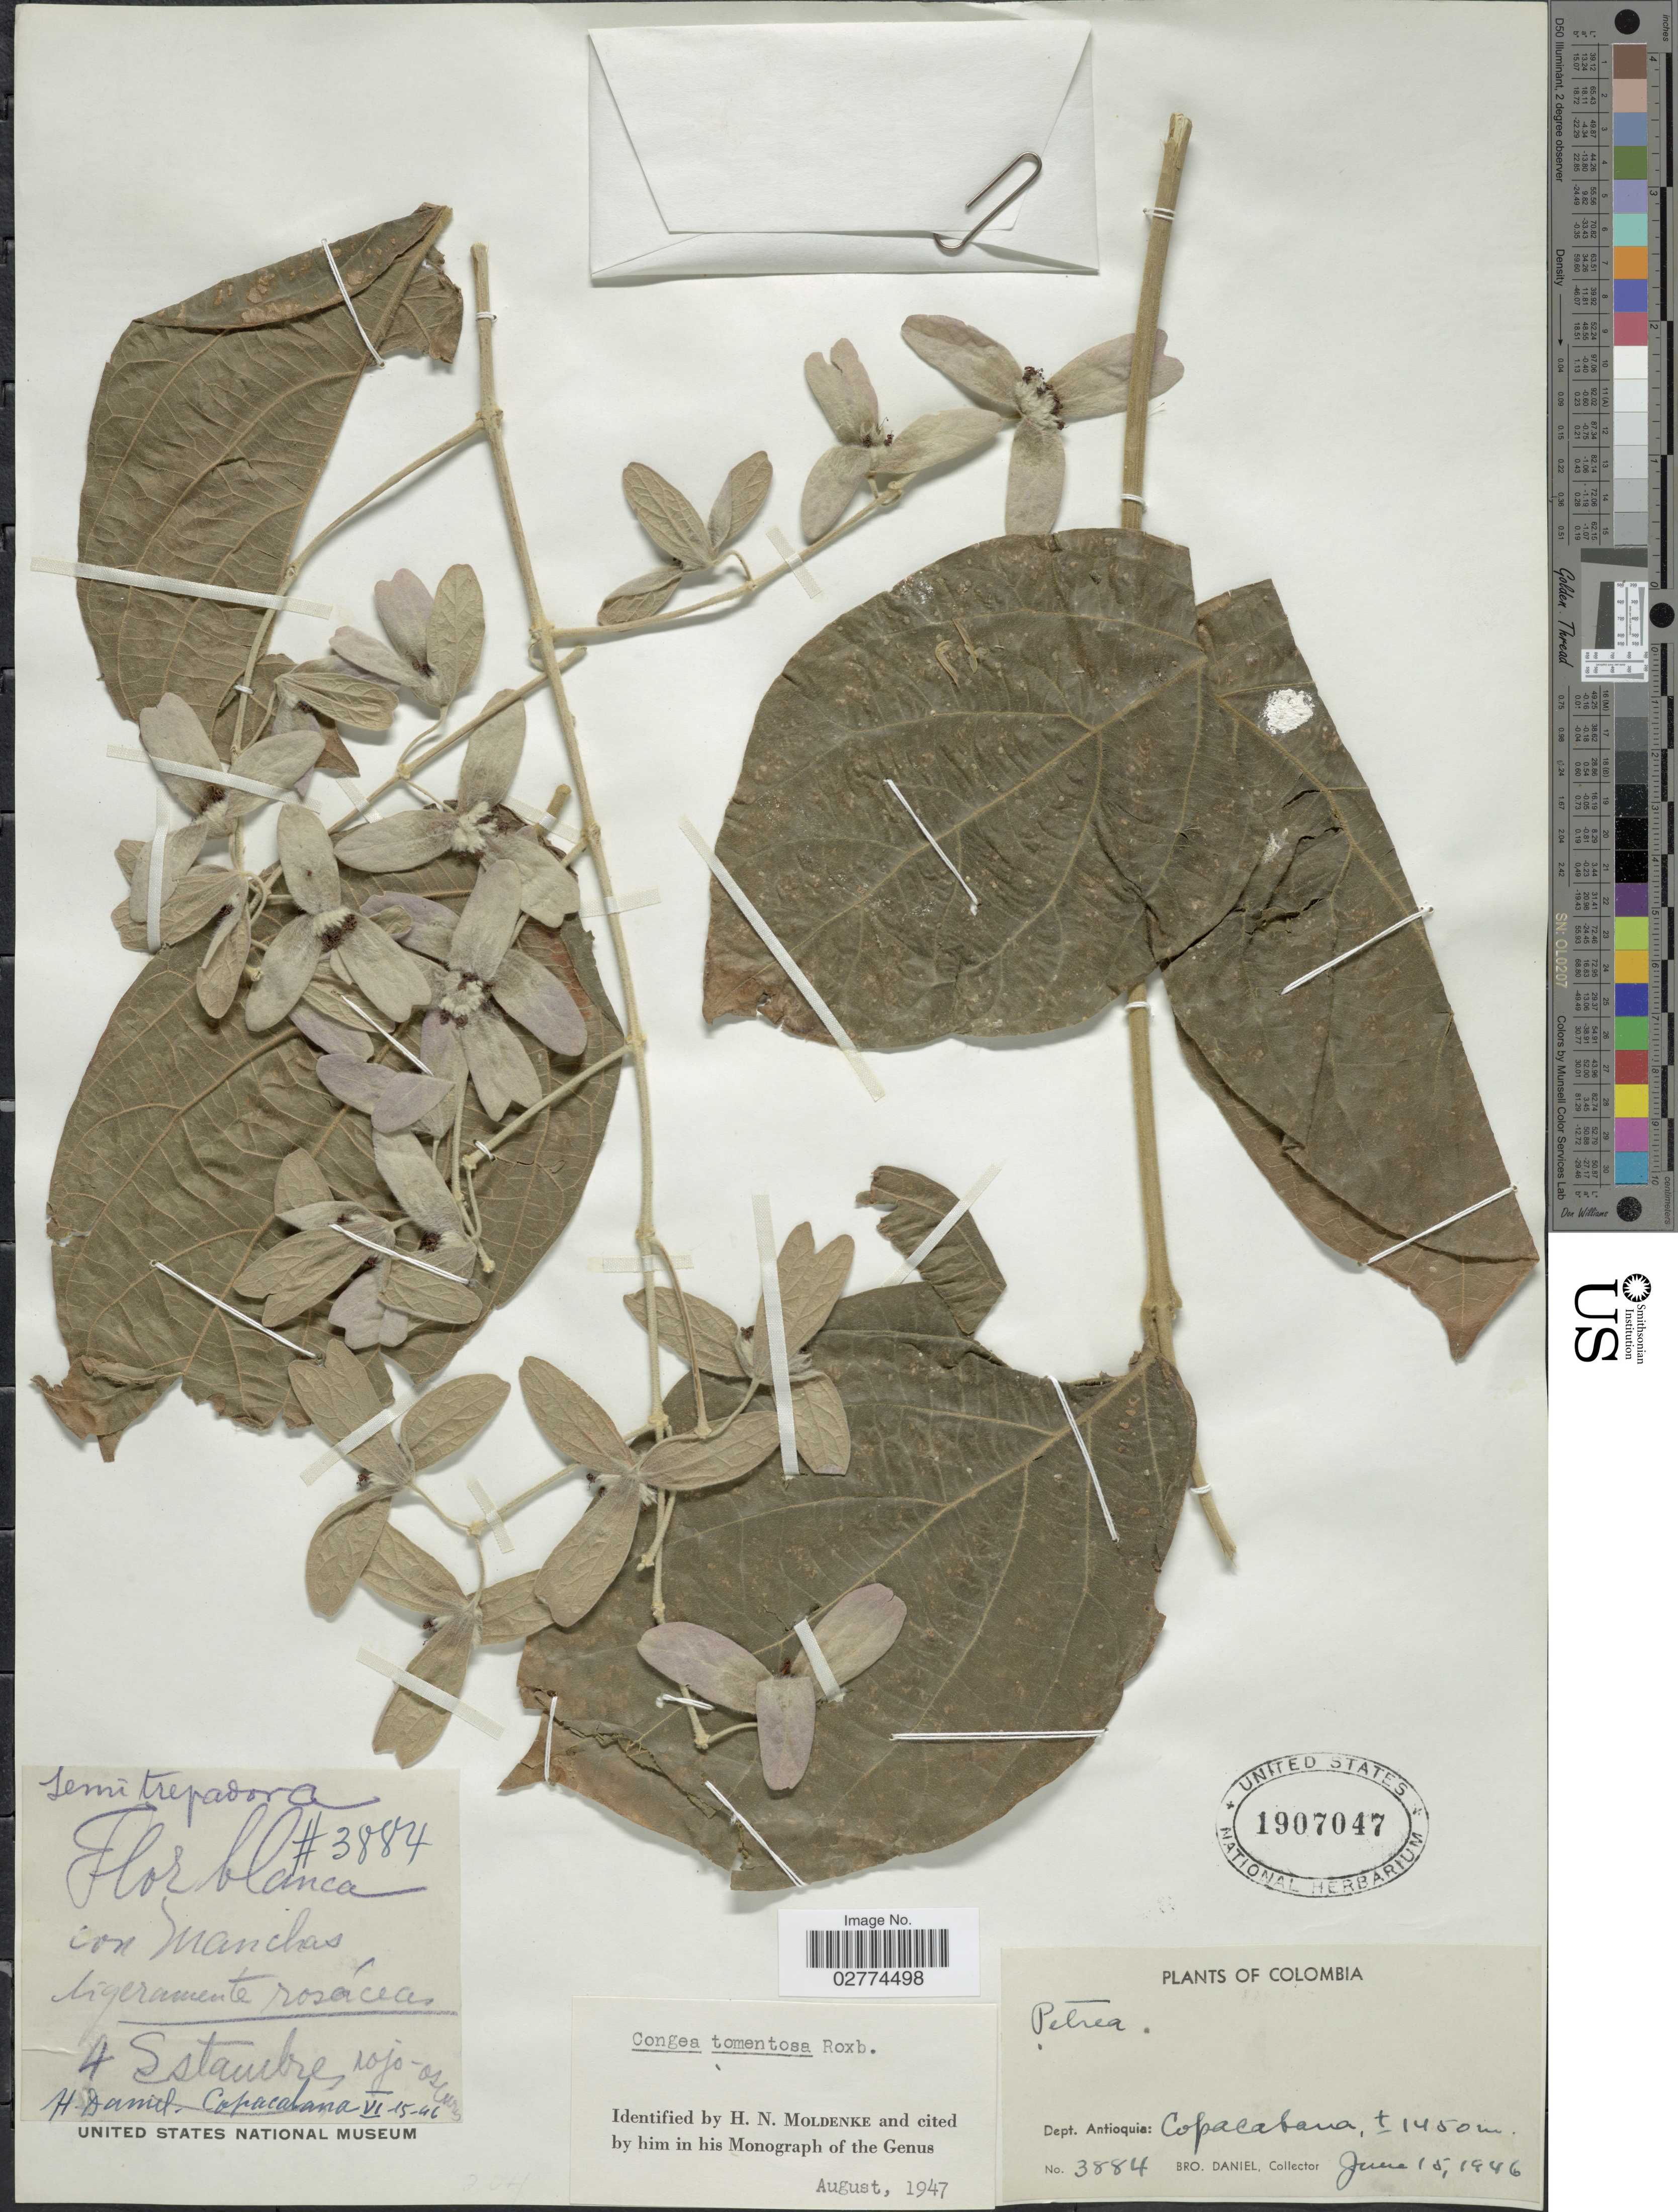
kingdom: Plantae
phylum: Tracheophyta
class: Magnoliopsida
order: Lamiales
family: Lamiaceae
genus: Congea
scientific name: Congea tomentosa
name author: Roxb.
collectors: Bro. Daniel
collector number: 3884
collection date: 1946-06-15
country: Colombia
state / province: Antioquia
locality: Copacabana.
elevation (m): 1450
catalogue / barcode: US 1907047